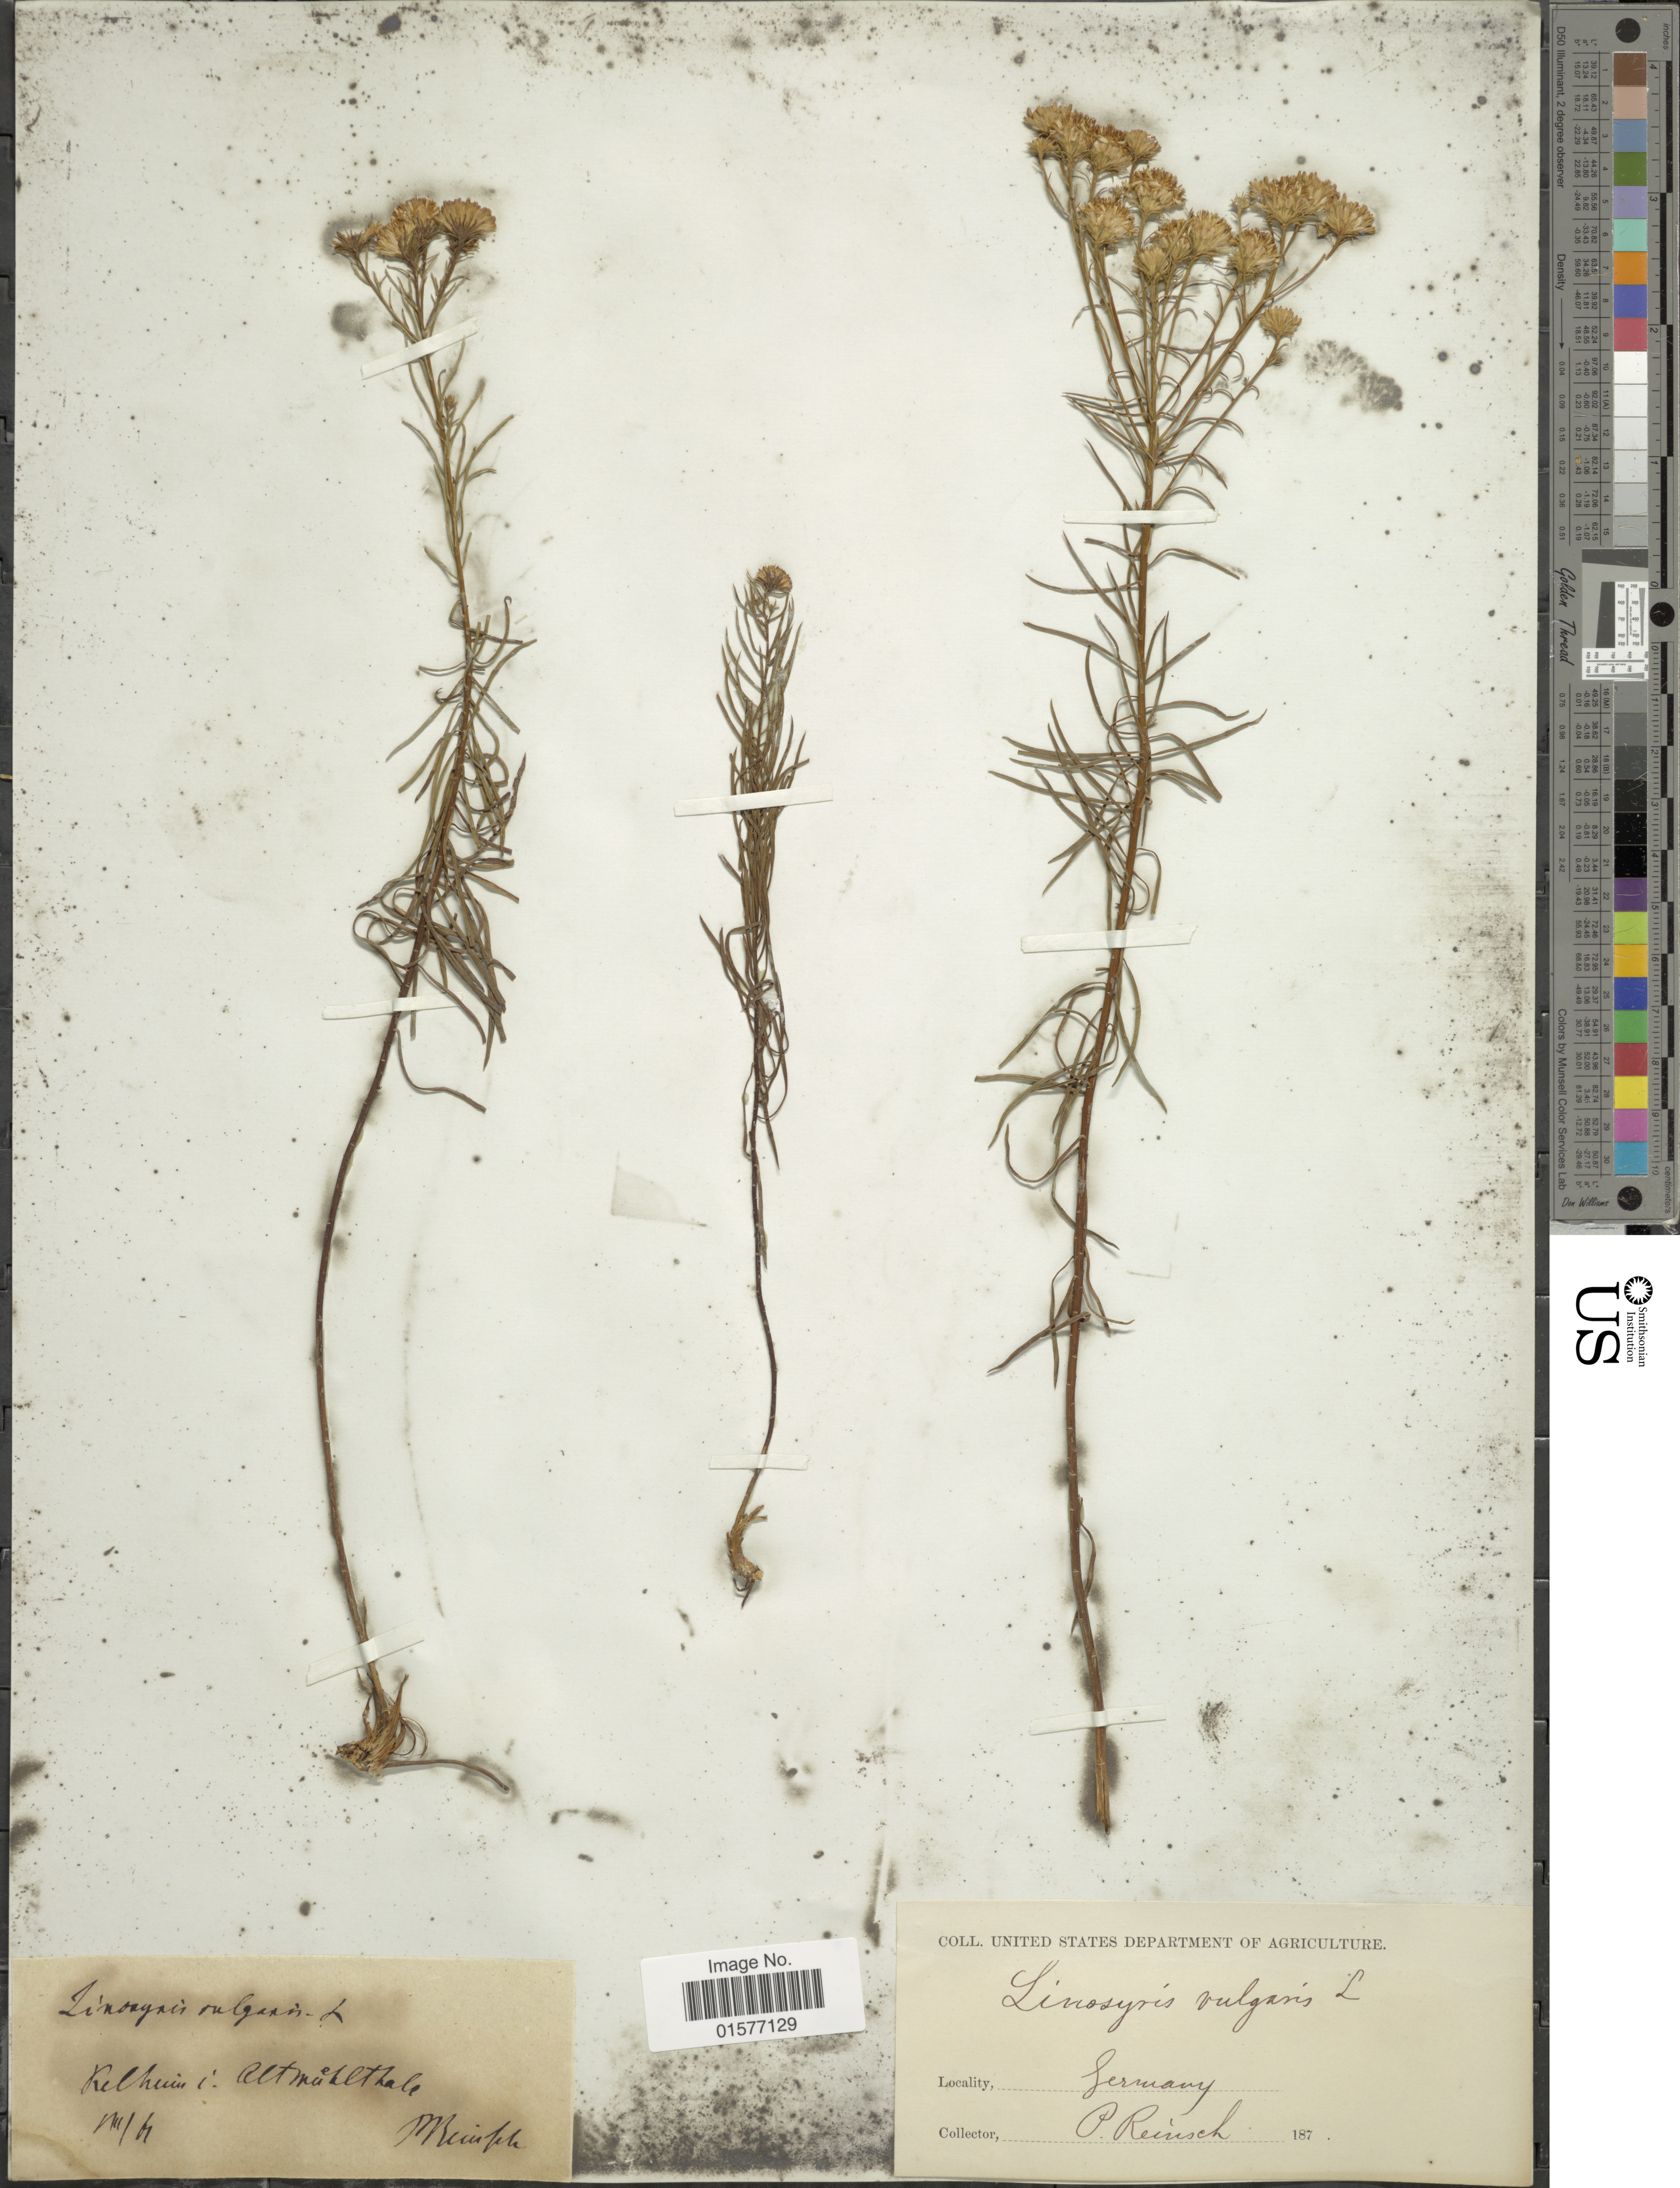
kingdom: Plantae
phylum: Tracheophyta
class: Magnoliopsida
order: Asterales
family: Asteraceae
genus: Linosyris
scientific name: Linosyris vulgaris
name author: Cass. ex Less.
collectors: P.F. Reinsch (herbarium)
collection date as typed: Transcribed d/m/y: /7/61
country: Germany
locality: Reohuis: Altrukthalte [interpreted]